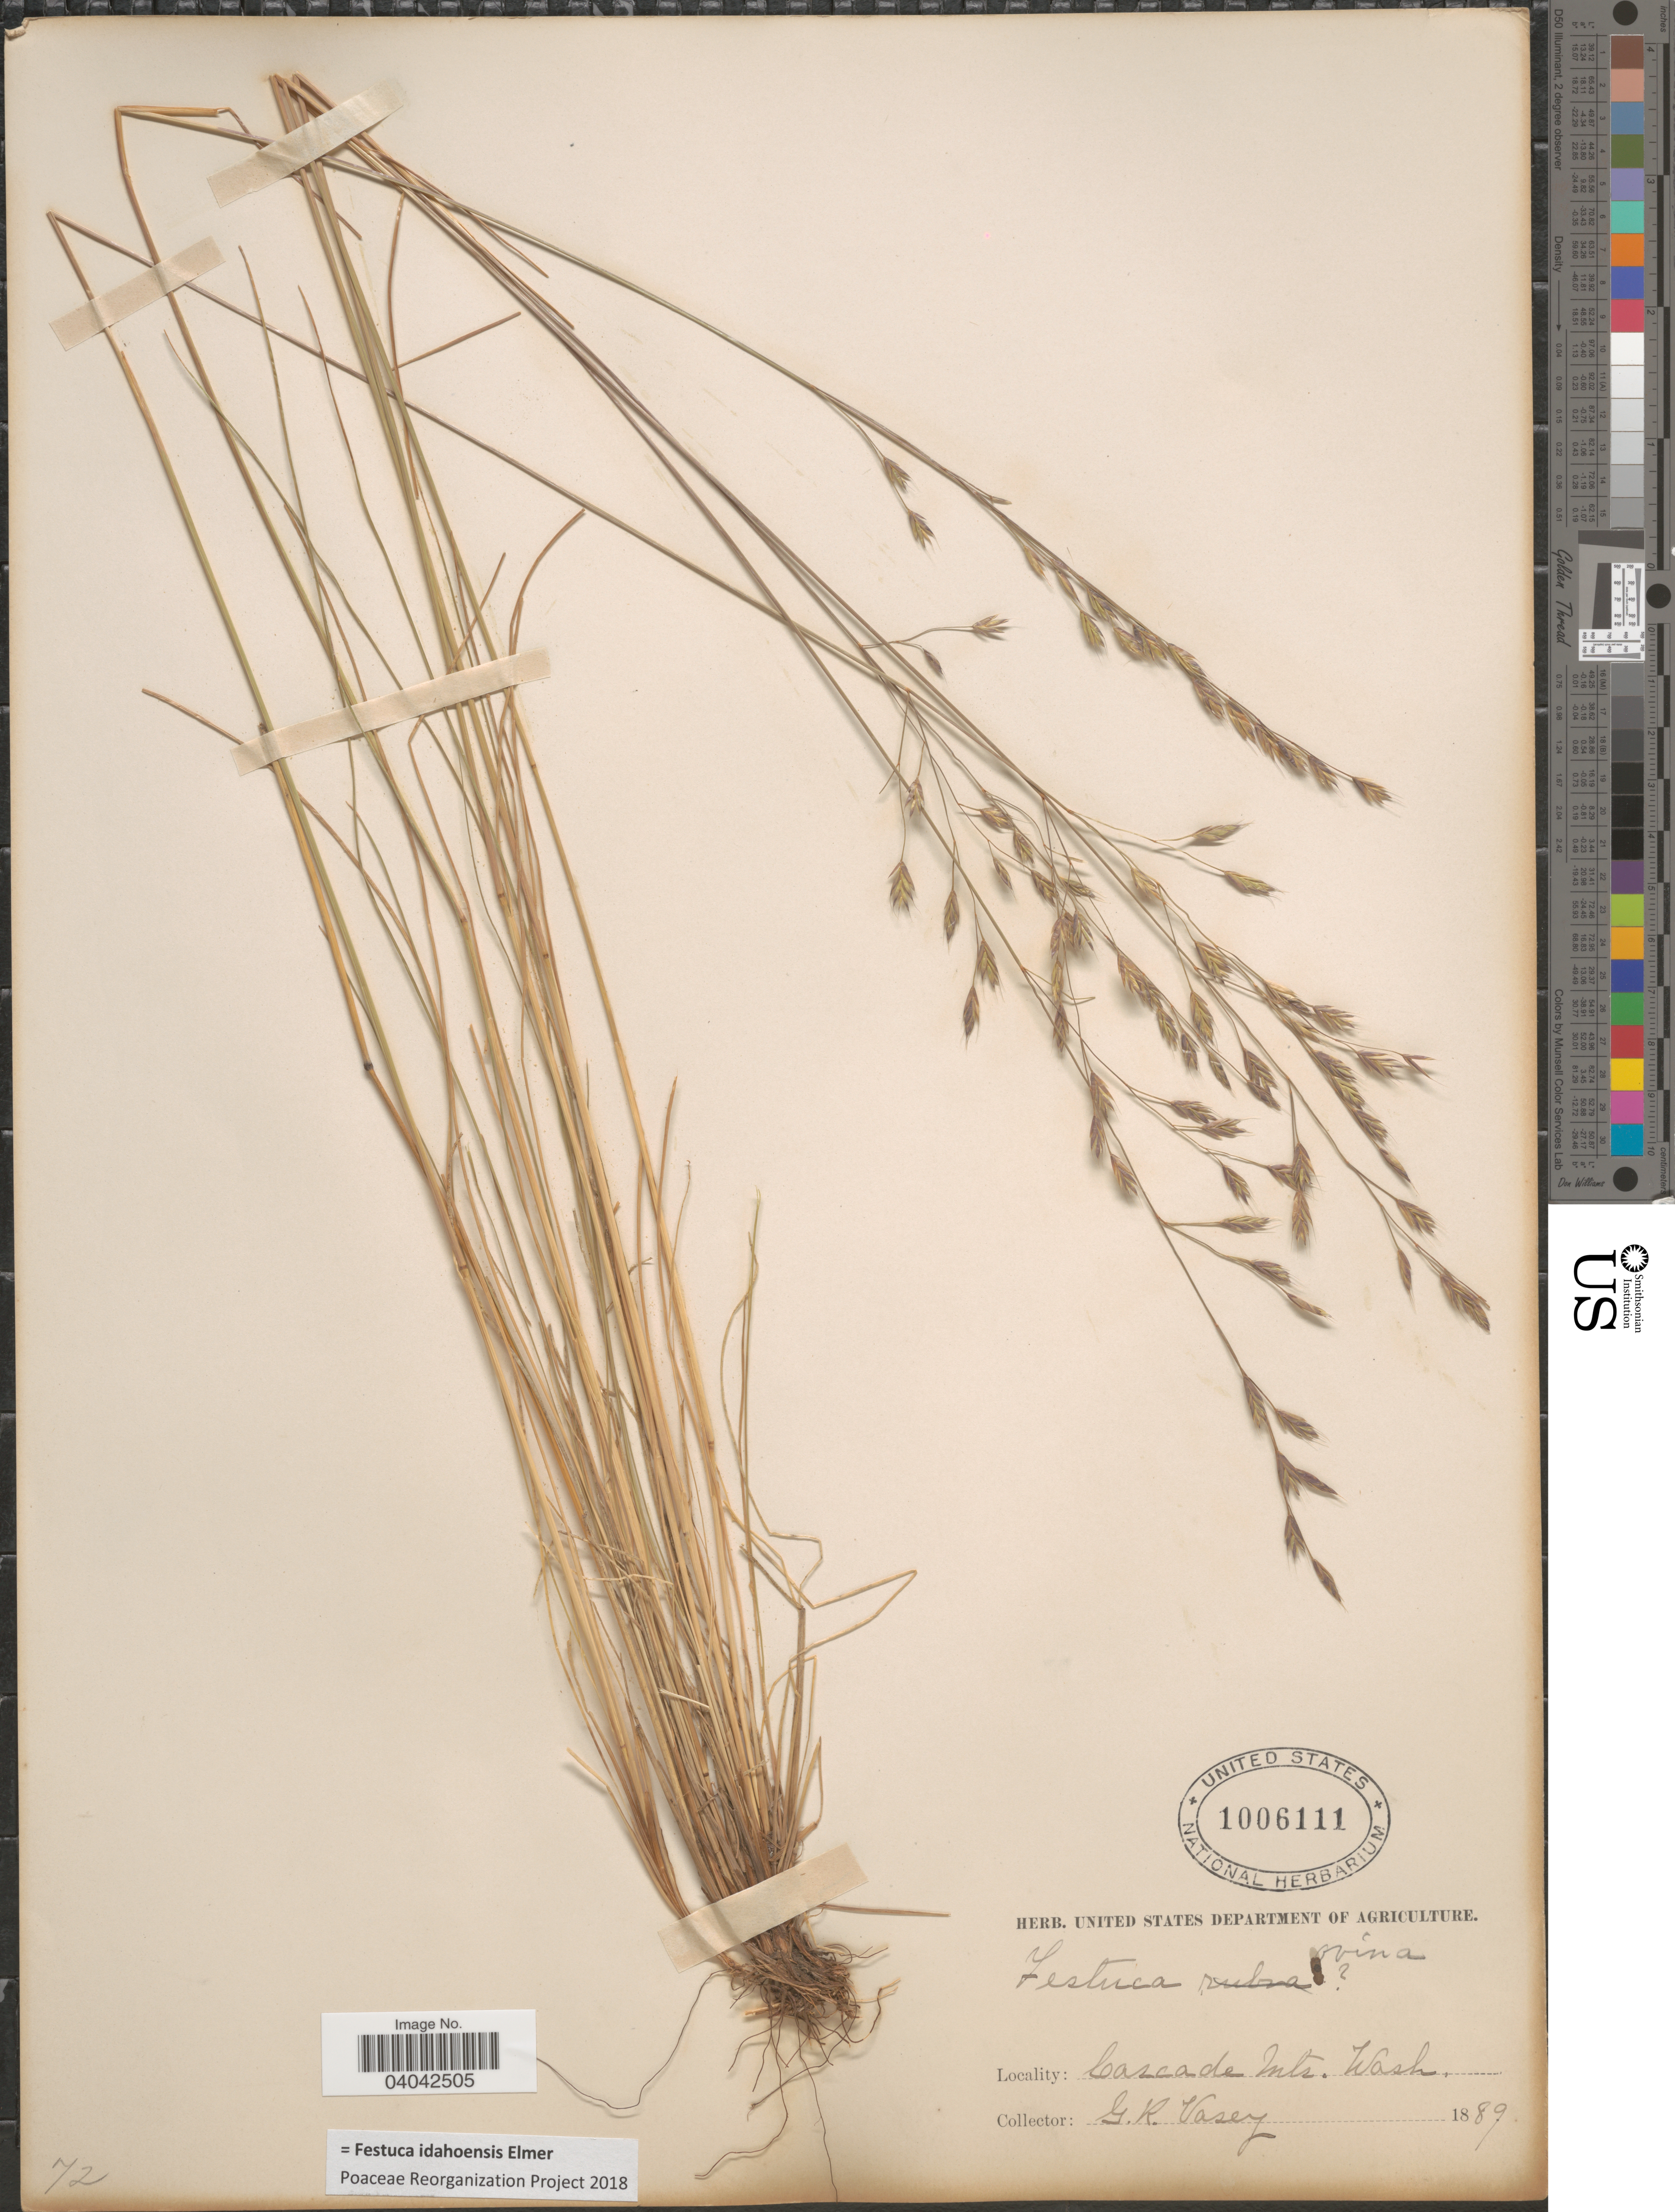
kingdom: Plantae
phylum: Tracheophyta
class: Liliopsida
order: Poales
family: Poaceae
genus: Festuca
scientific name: Festuca idahoensis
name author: Elmer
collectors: G. R. Vasey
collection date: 1889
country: United States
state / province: Washington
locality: Cascade Mts.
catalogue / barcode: US 1006111